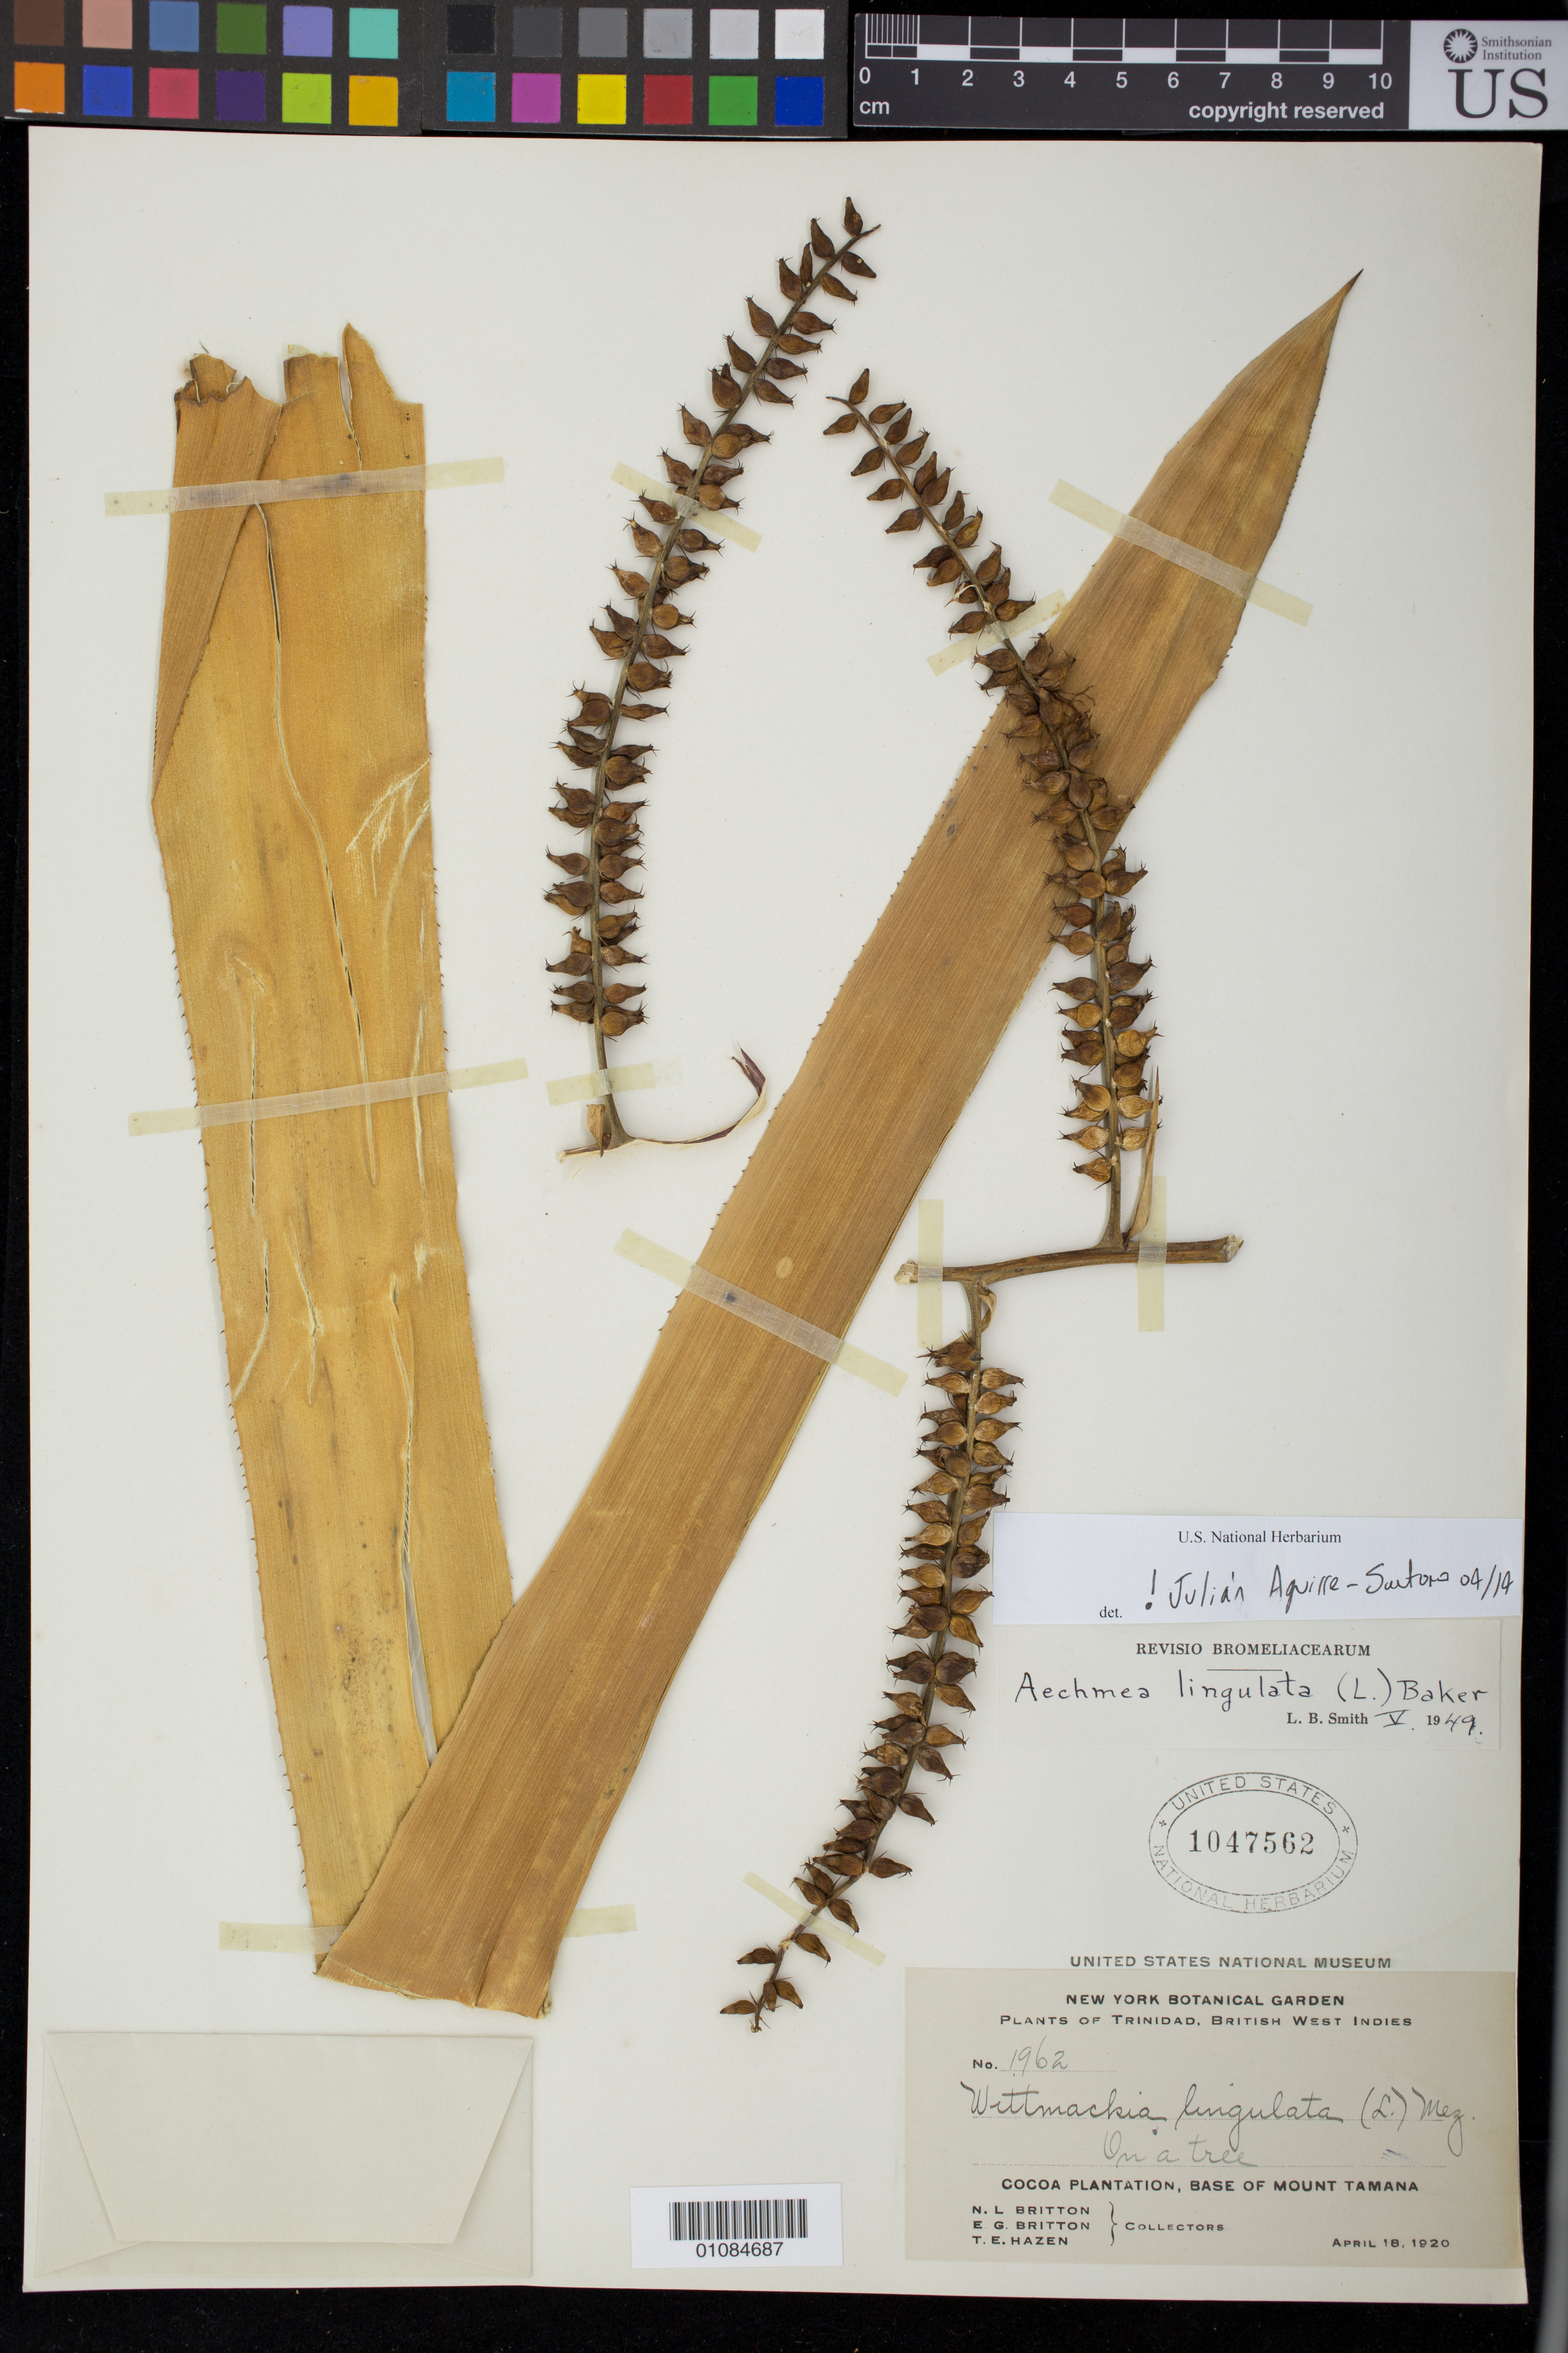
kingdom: Plantae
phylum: Tracheophyta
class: Liliopsida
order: Poales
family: Bromeliaceae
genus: Wittmackia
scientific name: Wittmackia lingulata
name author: (L.) Mez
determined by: Strong, Mark T., (BOT), Smithsonian Institution - National Museum of Natural History (UNITED STATES)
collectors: N. Britton, E. G. Britton & T. E. Hazen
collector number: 1962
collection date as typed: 18 Apr 1920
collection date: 1920-04-18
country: Trinidad and Tobago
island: Trinidad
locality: Cocoa plantation, base of Mount Tamana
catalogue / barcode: US 1047562